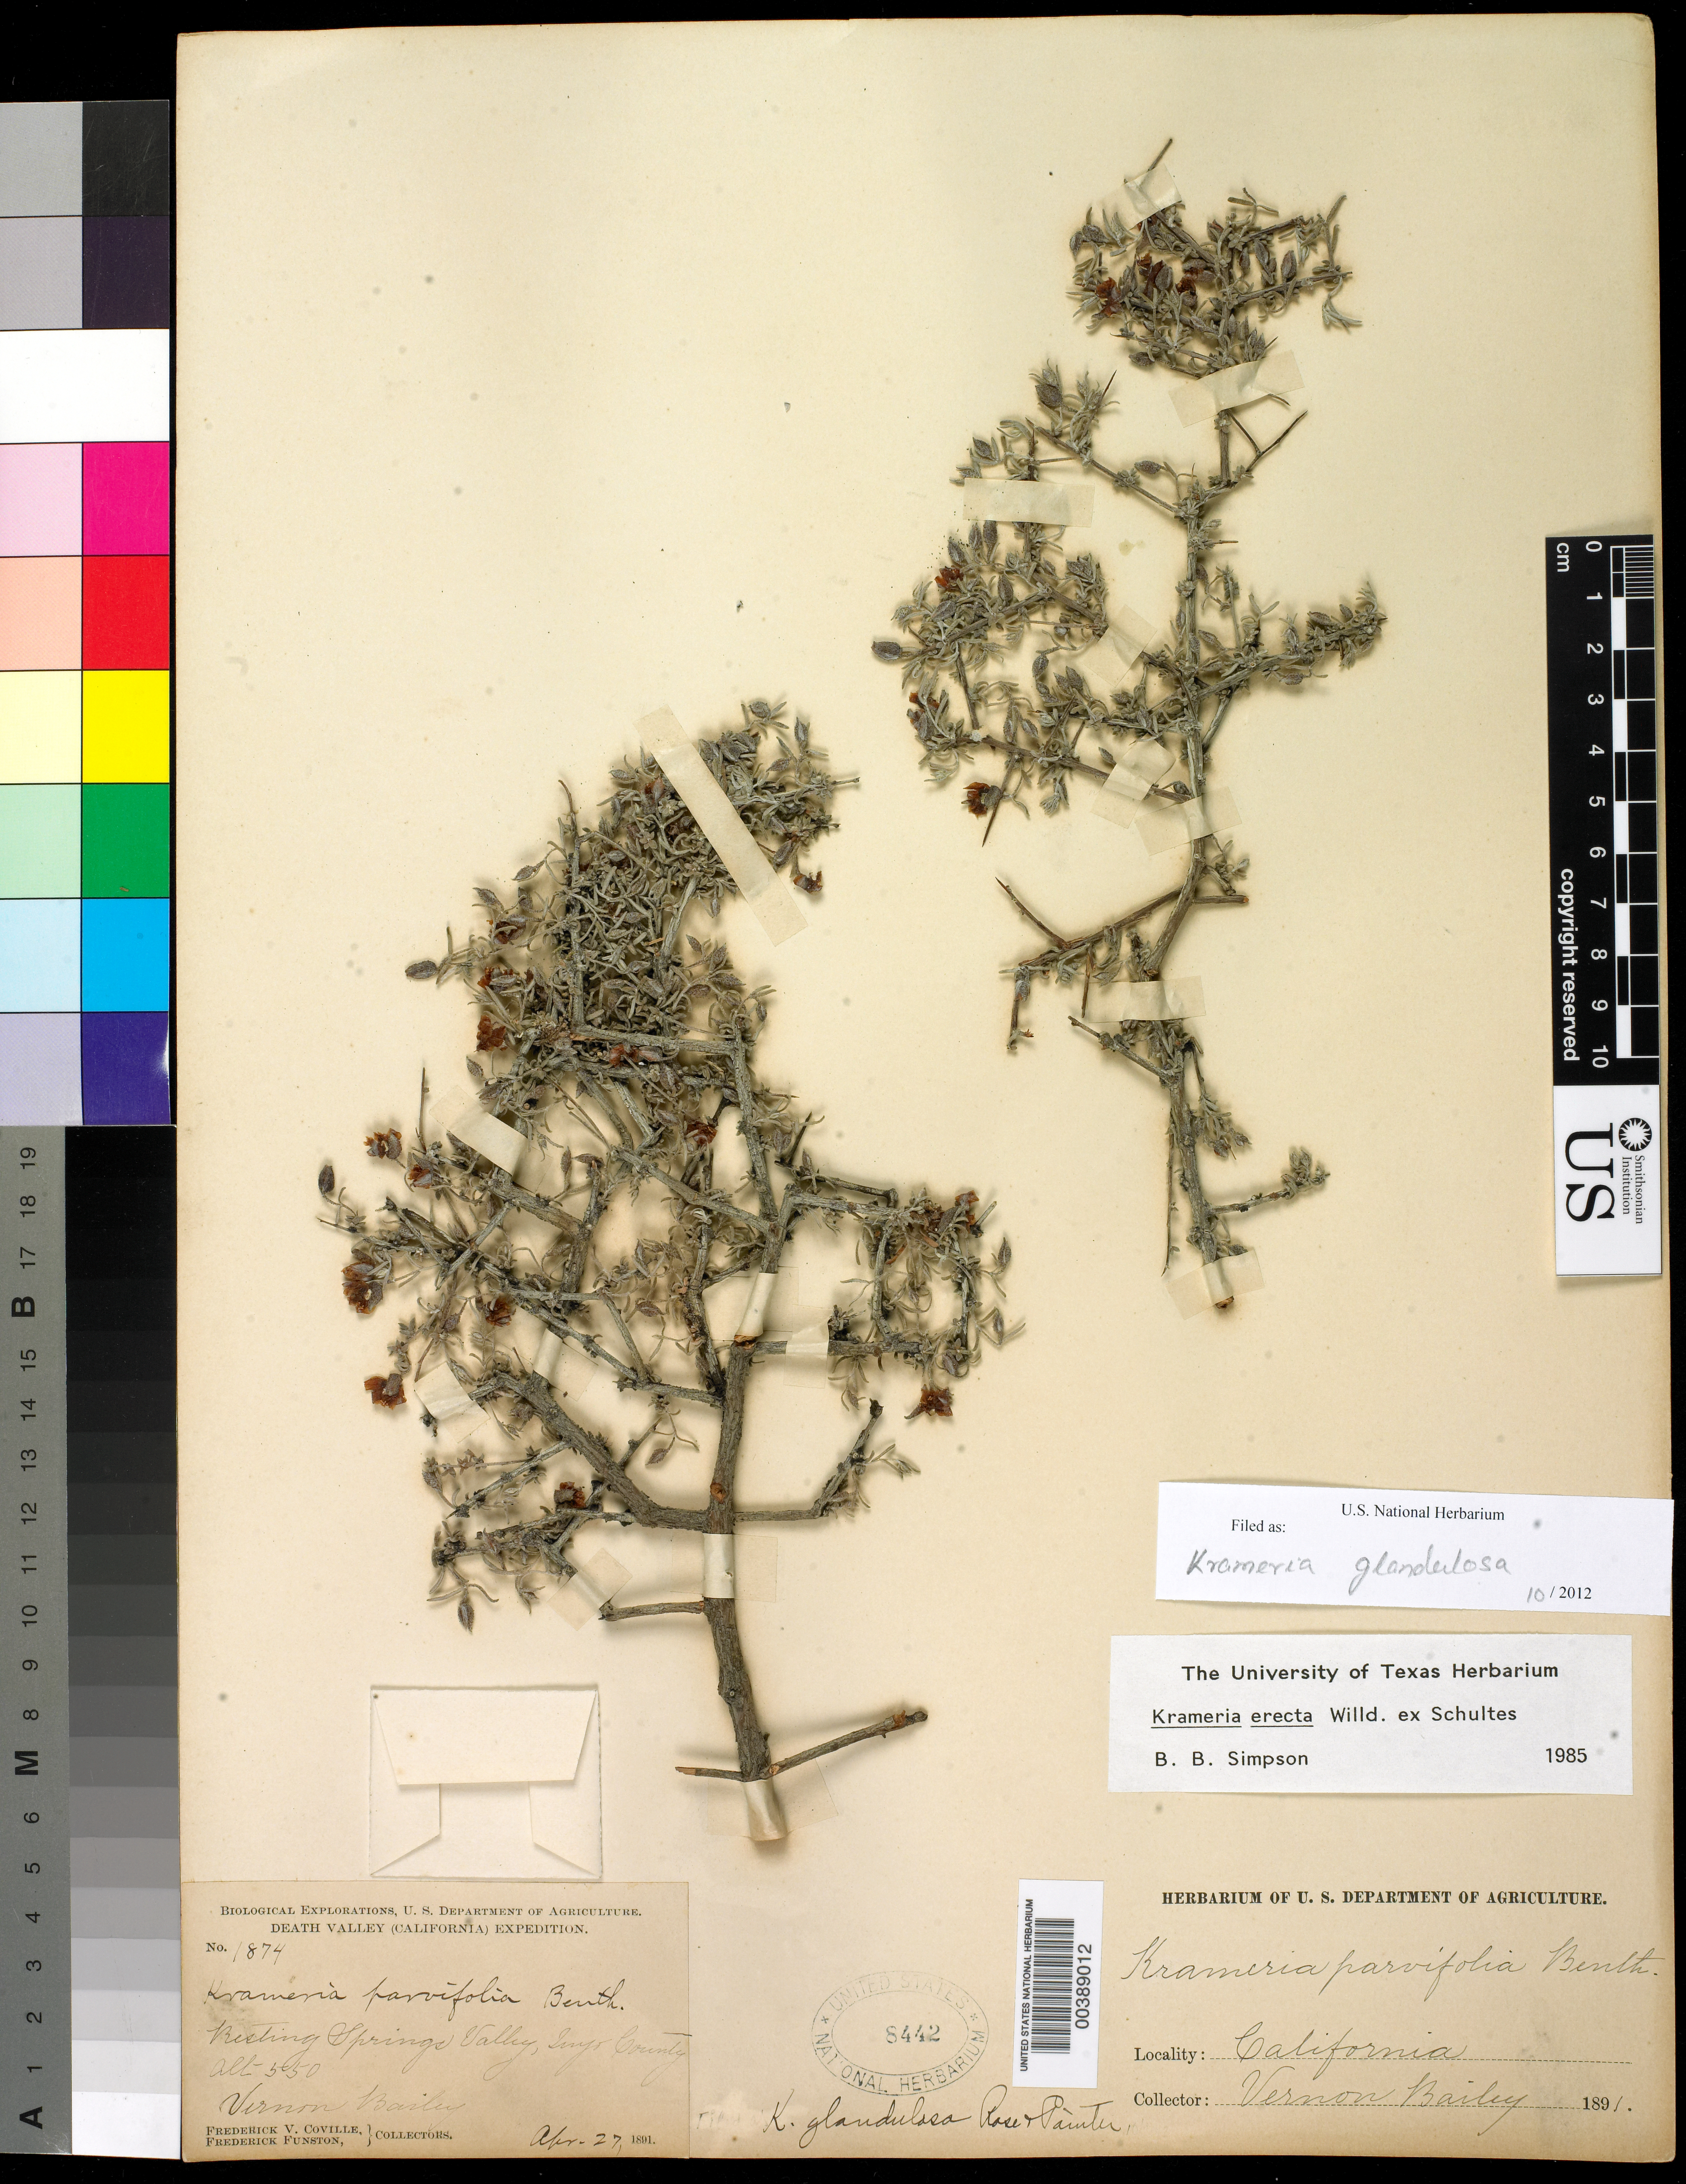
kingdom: Plantae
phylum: Tracheophyta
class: Magnoliopsida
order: Zygophyllales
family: Krameriaceae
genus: Krameria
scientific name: Krameria glandulosa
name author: Rose & J.H. Painter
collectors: F. V. Coville, F. Funston & V. O. Bailey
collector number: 1874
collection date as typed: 27 Apr 1891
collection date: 1891-04-27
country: United States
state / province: California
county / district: Inyo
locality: Resting springs valley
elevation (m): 168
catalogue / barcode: US 8442